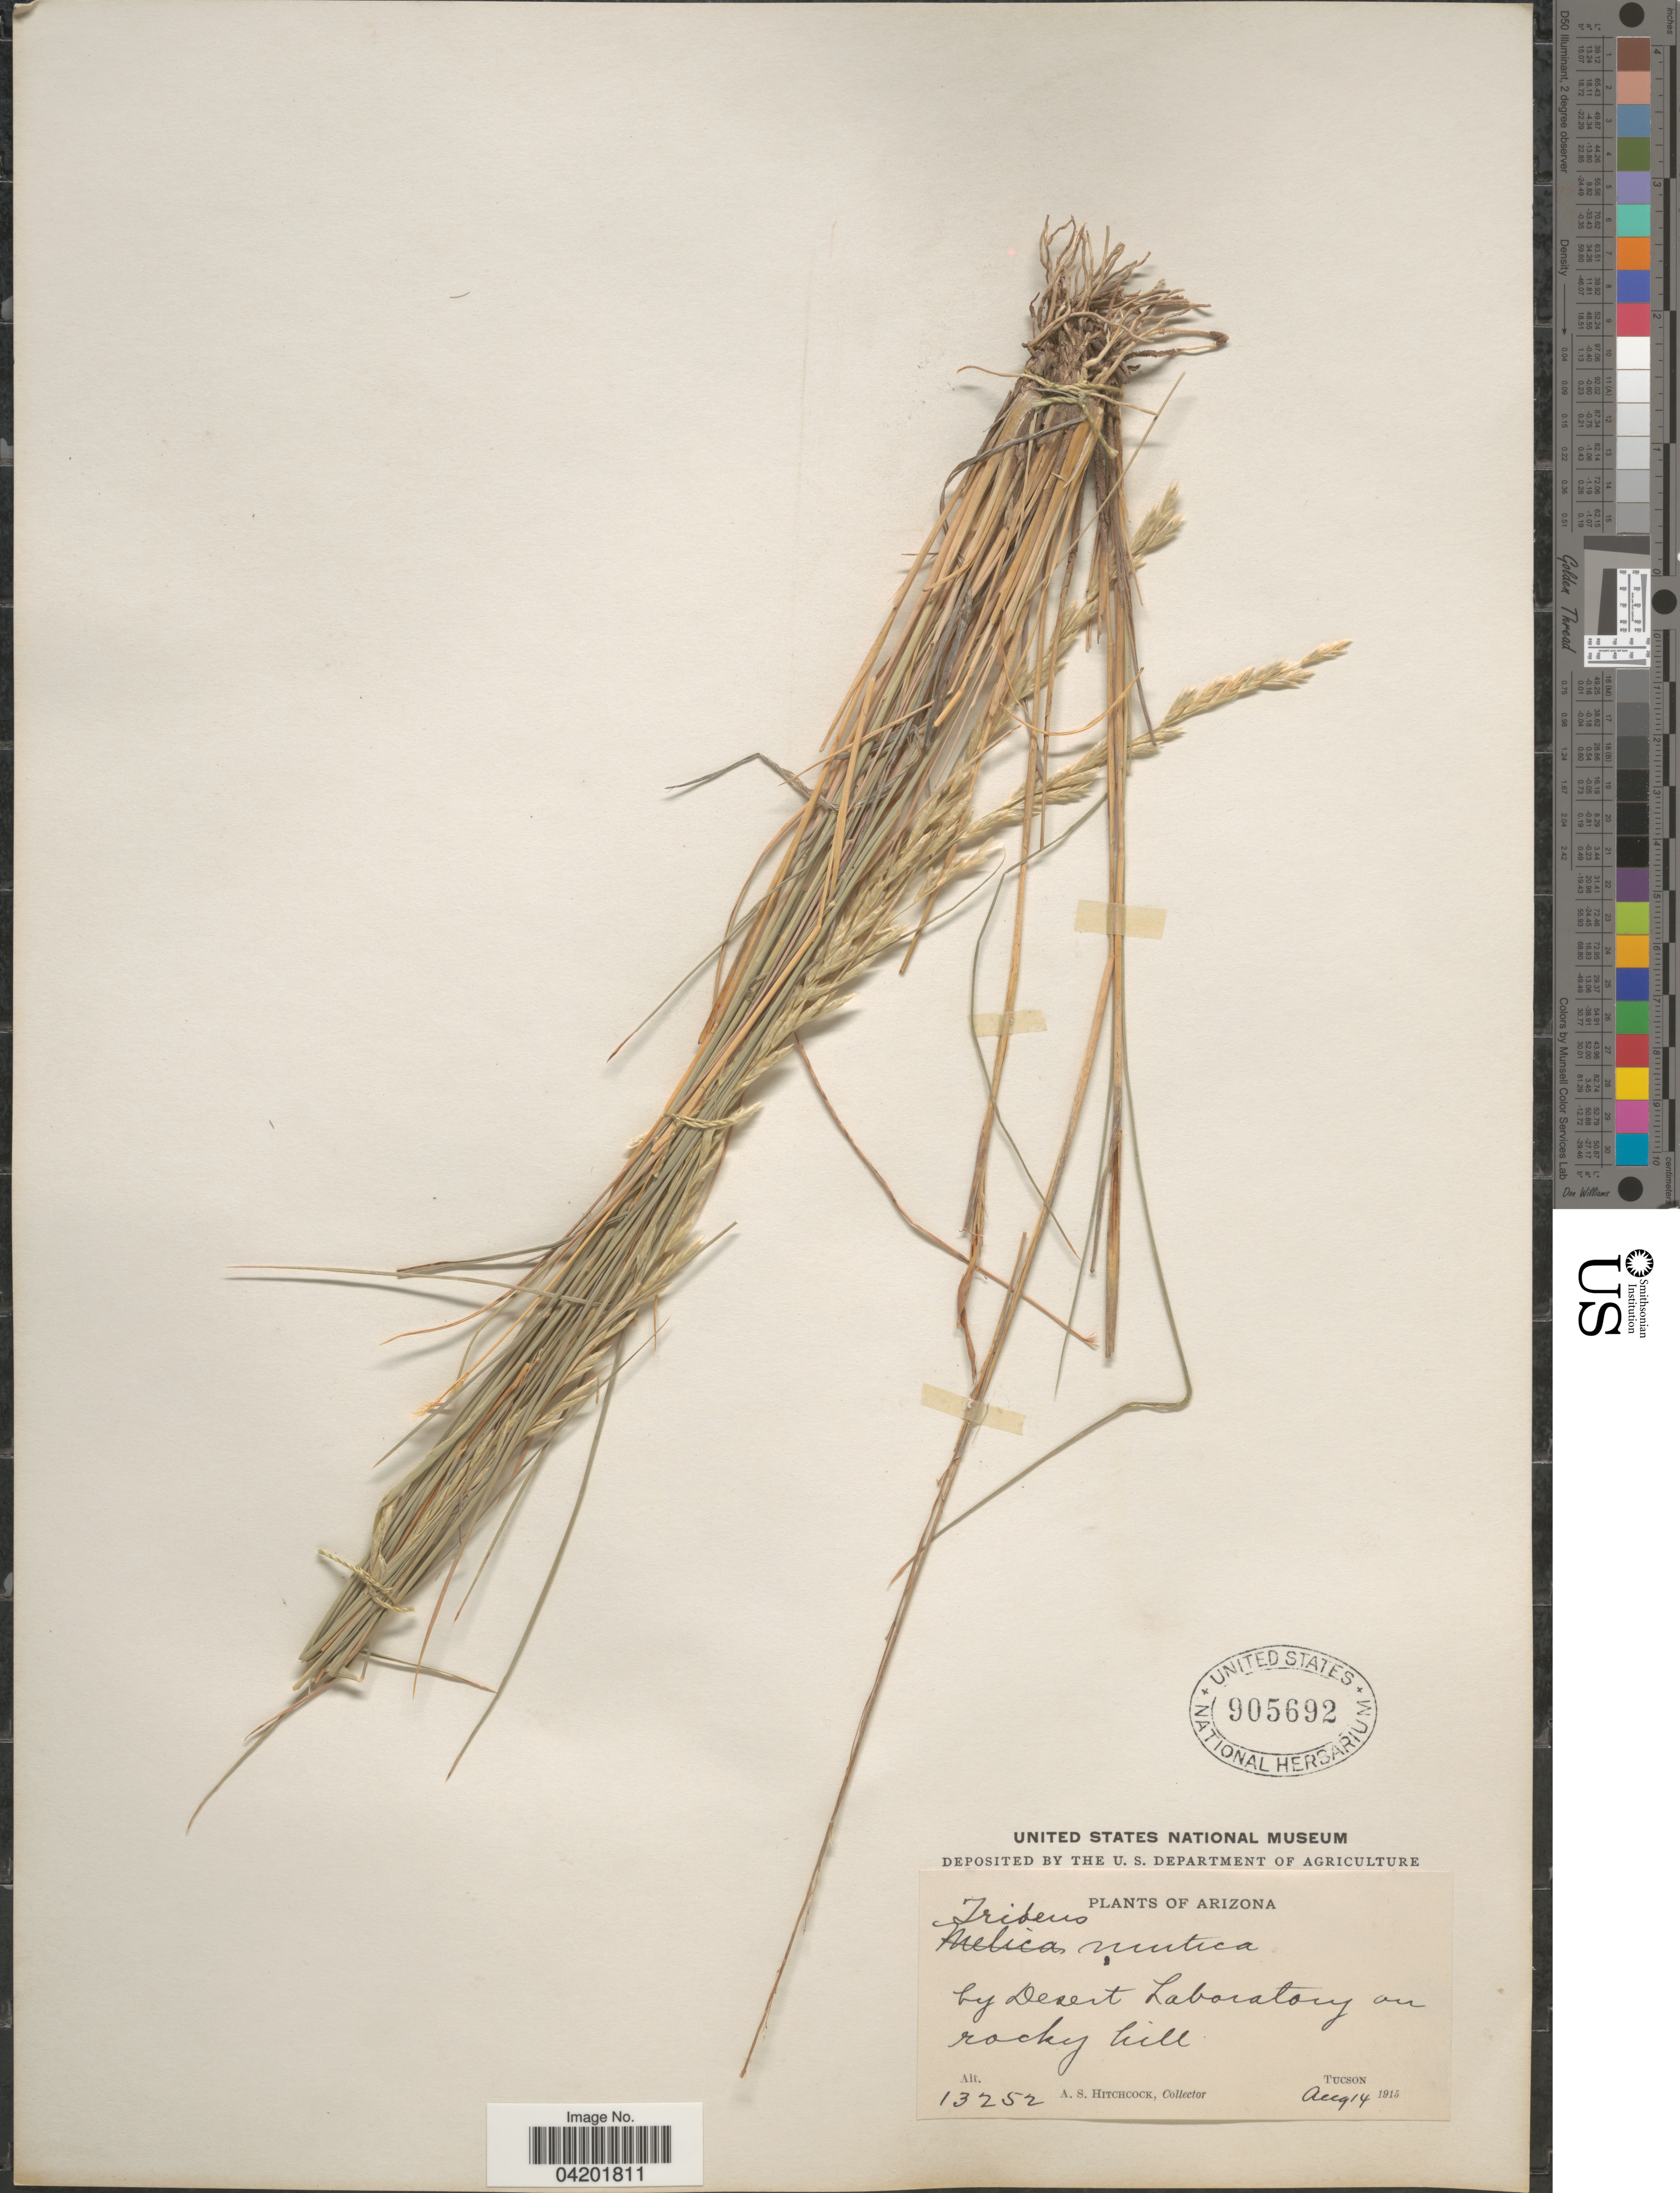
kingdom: Plantae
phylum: Tracheophyta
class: Liliopsida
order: Poales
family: Poaceae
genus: Tridentopsis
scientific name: Tridentopsis mutica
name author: (Torr.) P.M. Peterson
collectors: A. S. Hitchcock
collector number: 13252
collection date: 1915-08-14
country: United States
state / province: Arizona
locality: By Desert Laboratory on rocky hill. Tucson.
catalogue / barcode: US 905692